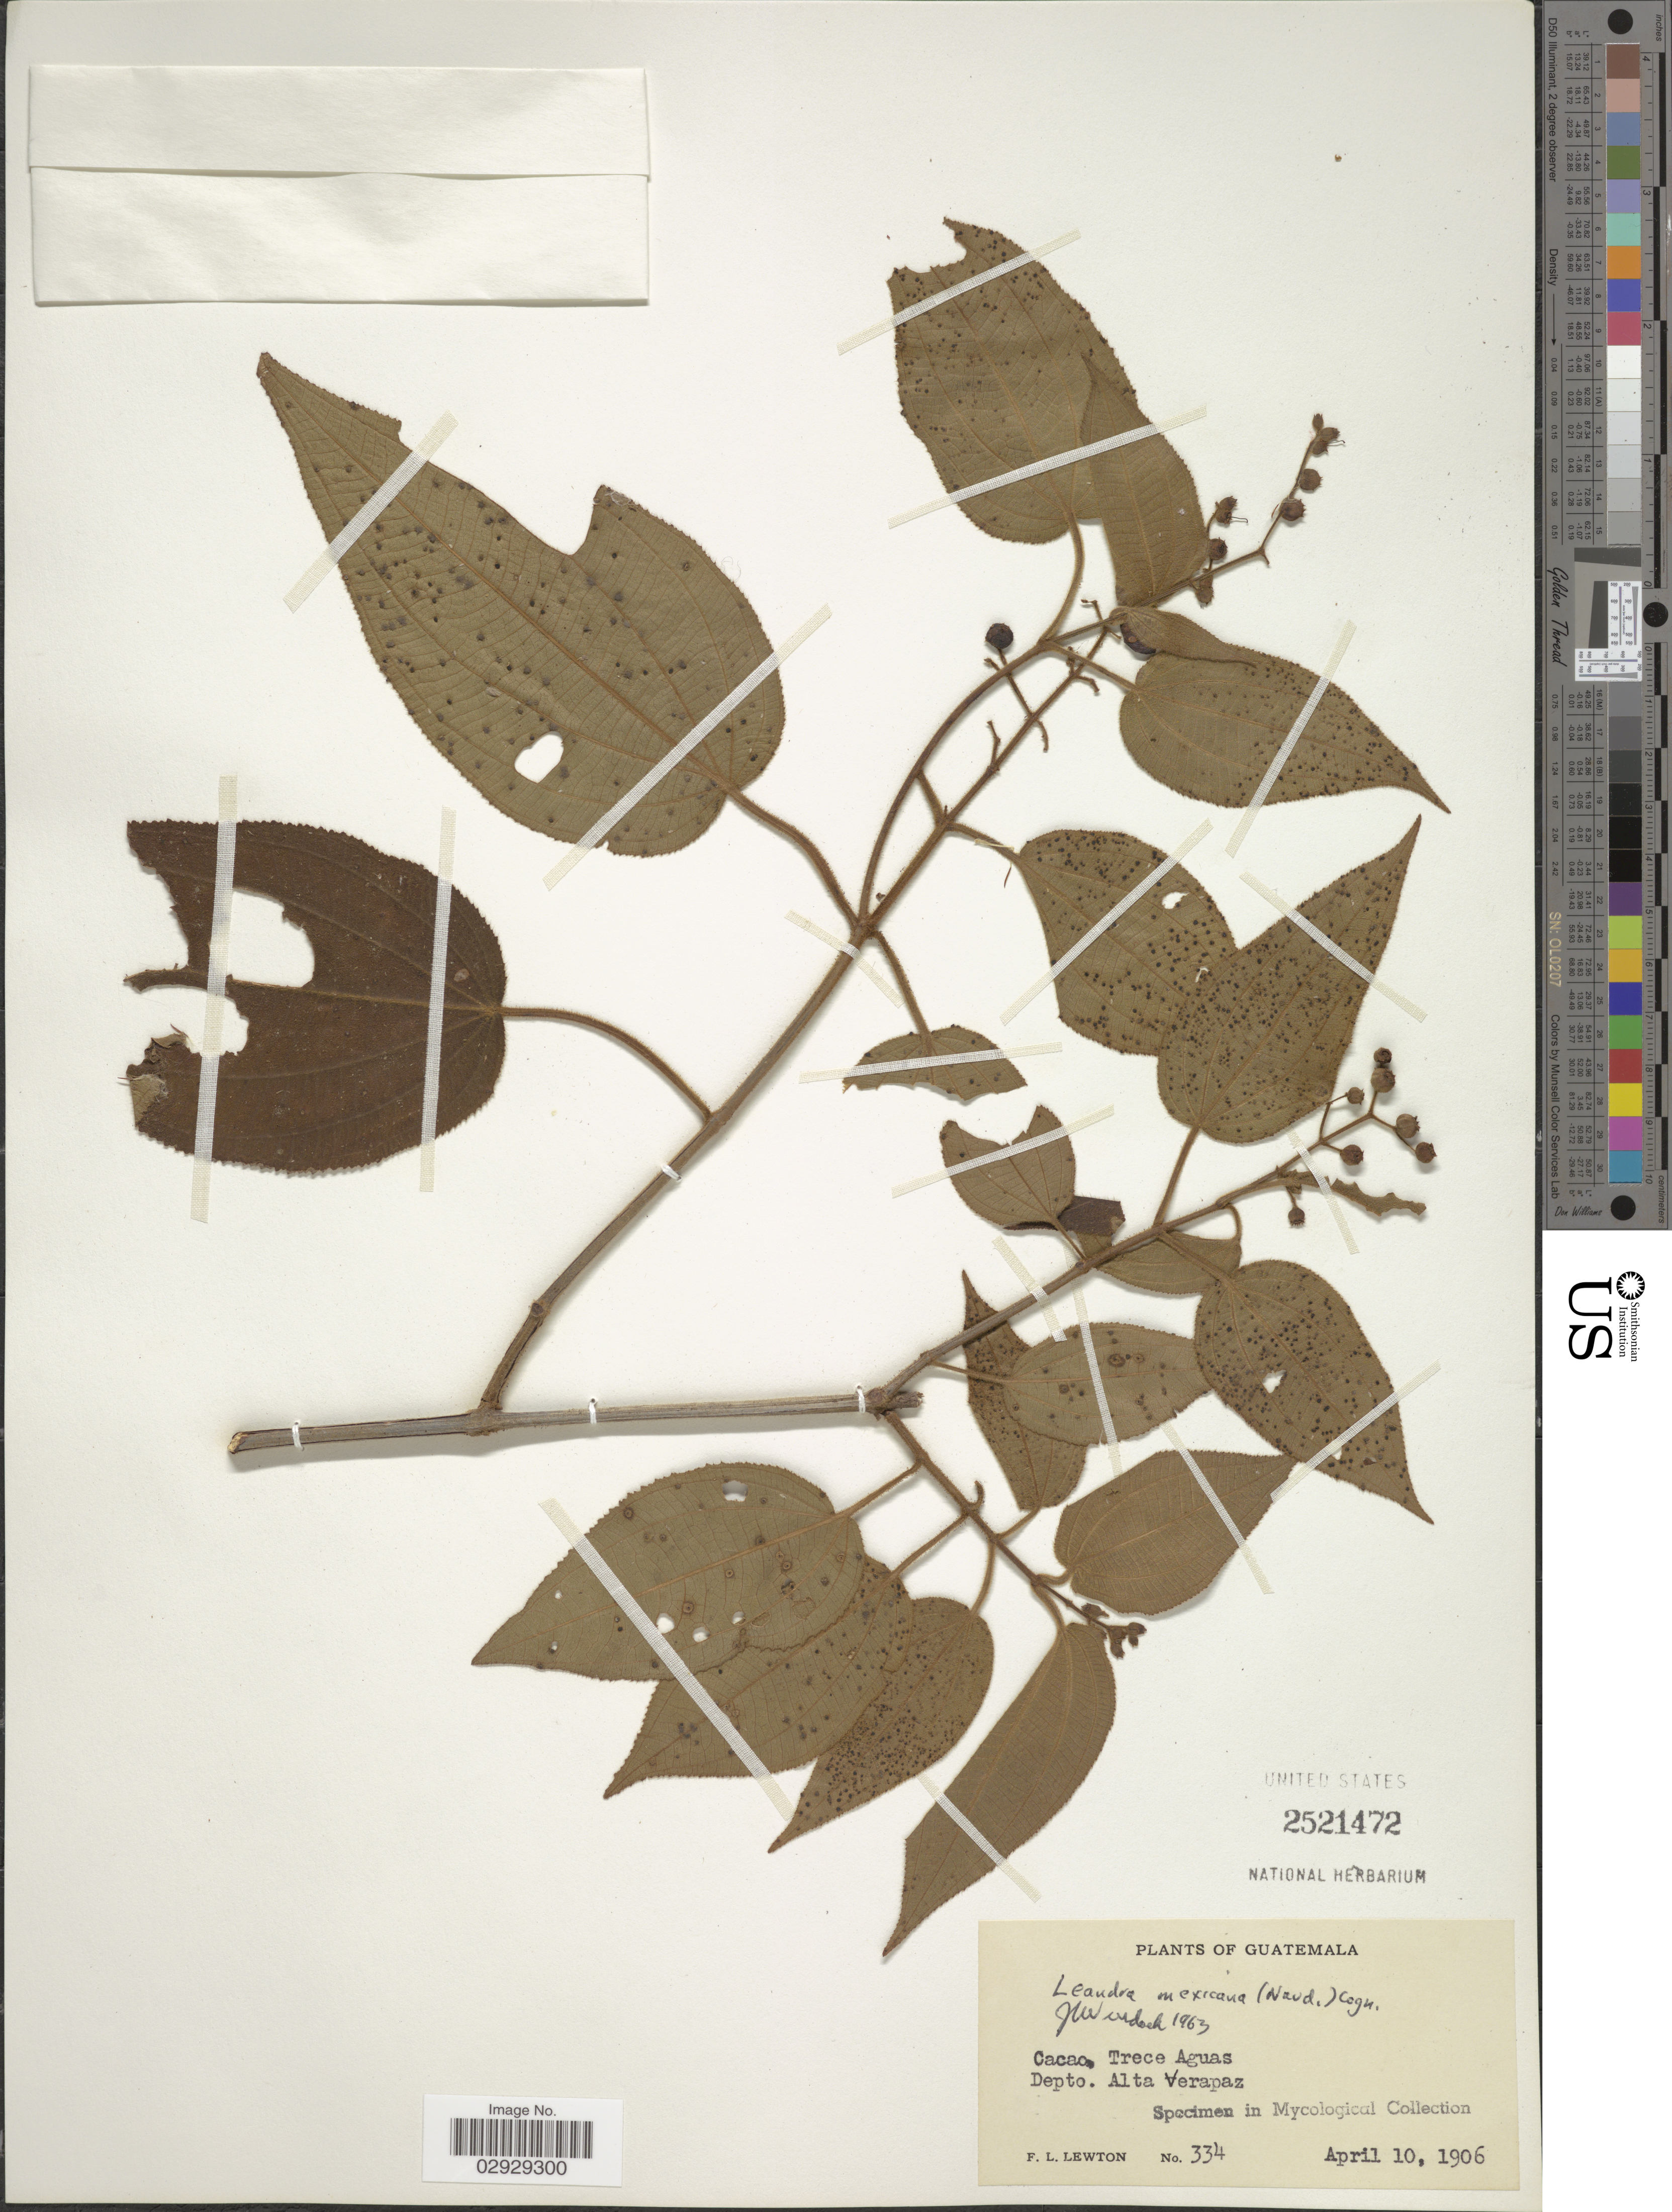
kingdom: Plantae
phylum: Tracheophyta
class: Magnoliopsida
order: Myrtales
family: Melastomataceae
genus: Leandra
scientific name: Leandra mexicana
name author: (Naudin) Cogn.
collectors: F. L. Lewton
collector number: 334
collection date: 1906-04-10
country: Guatemala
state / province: Alta Verapaz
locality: Cacao. Trece Aguas. Depto. Alta Verapaz.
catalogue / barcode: US 2521472